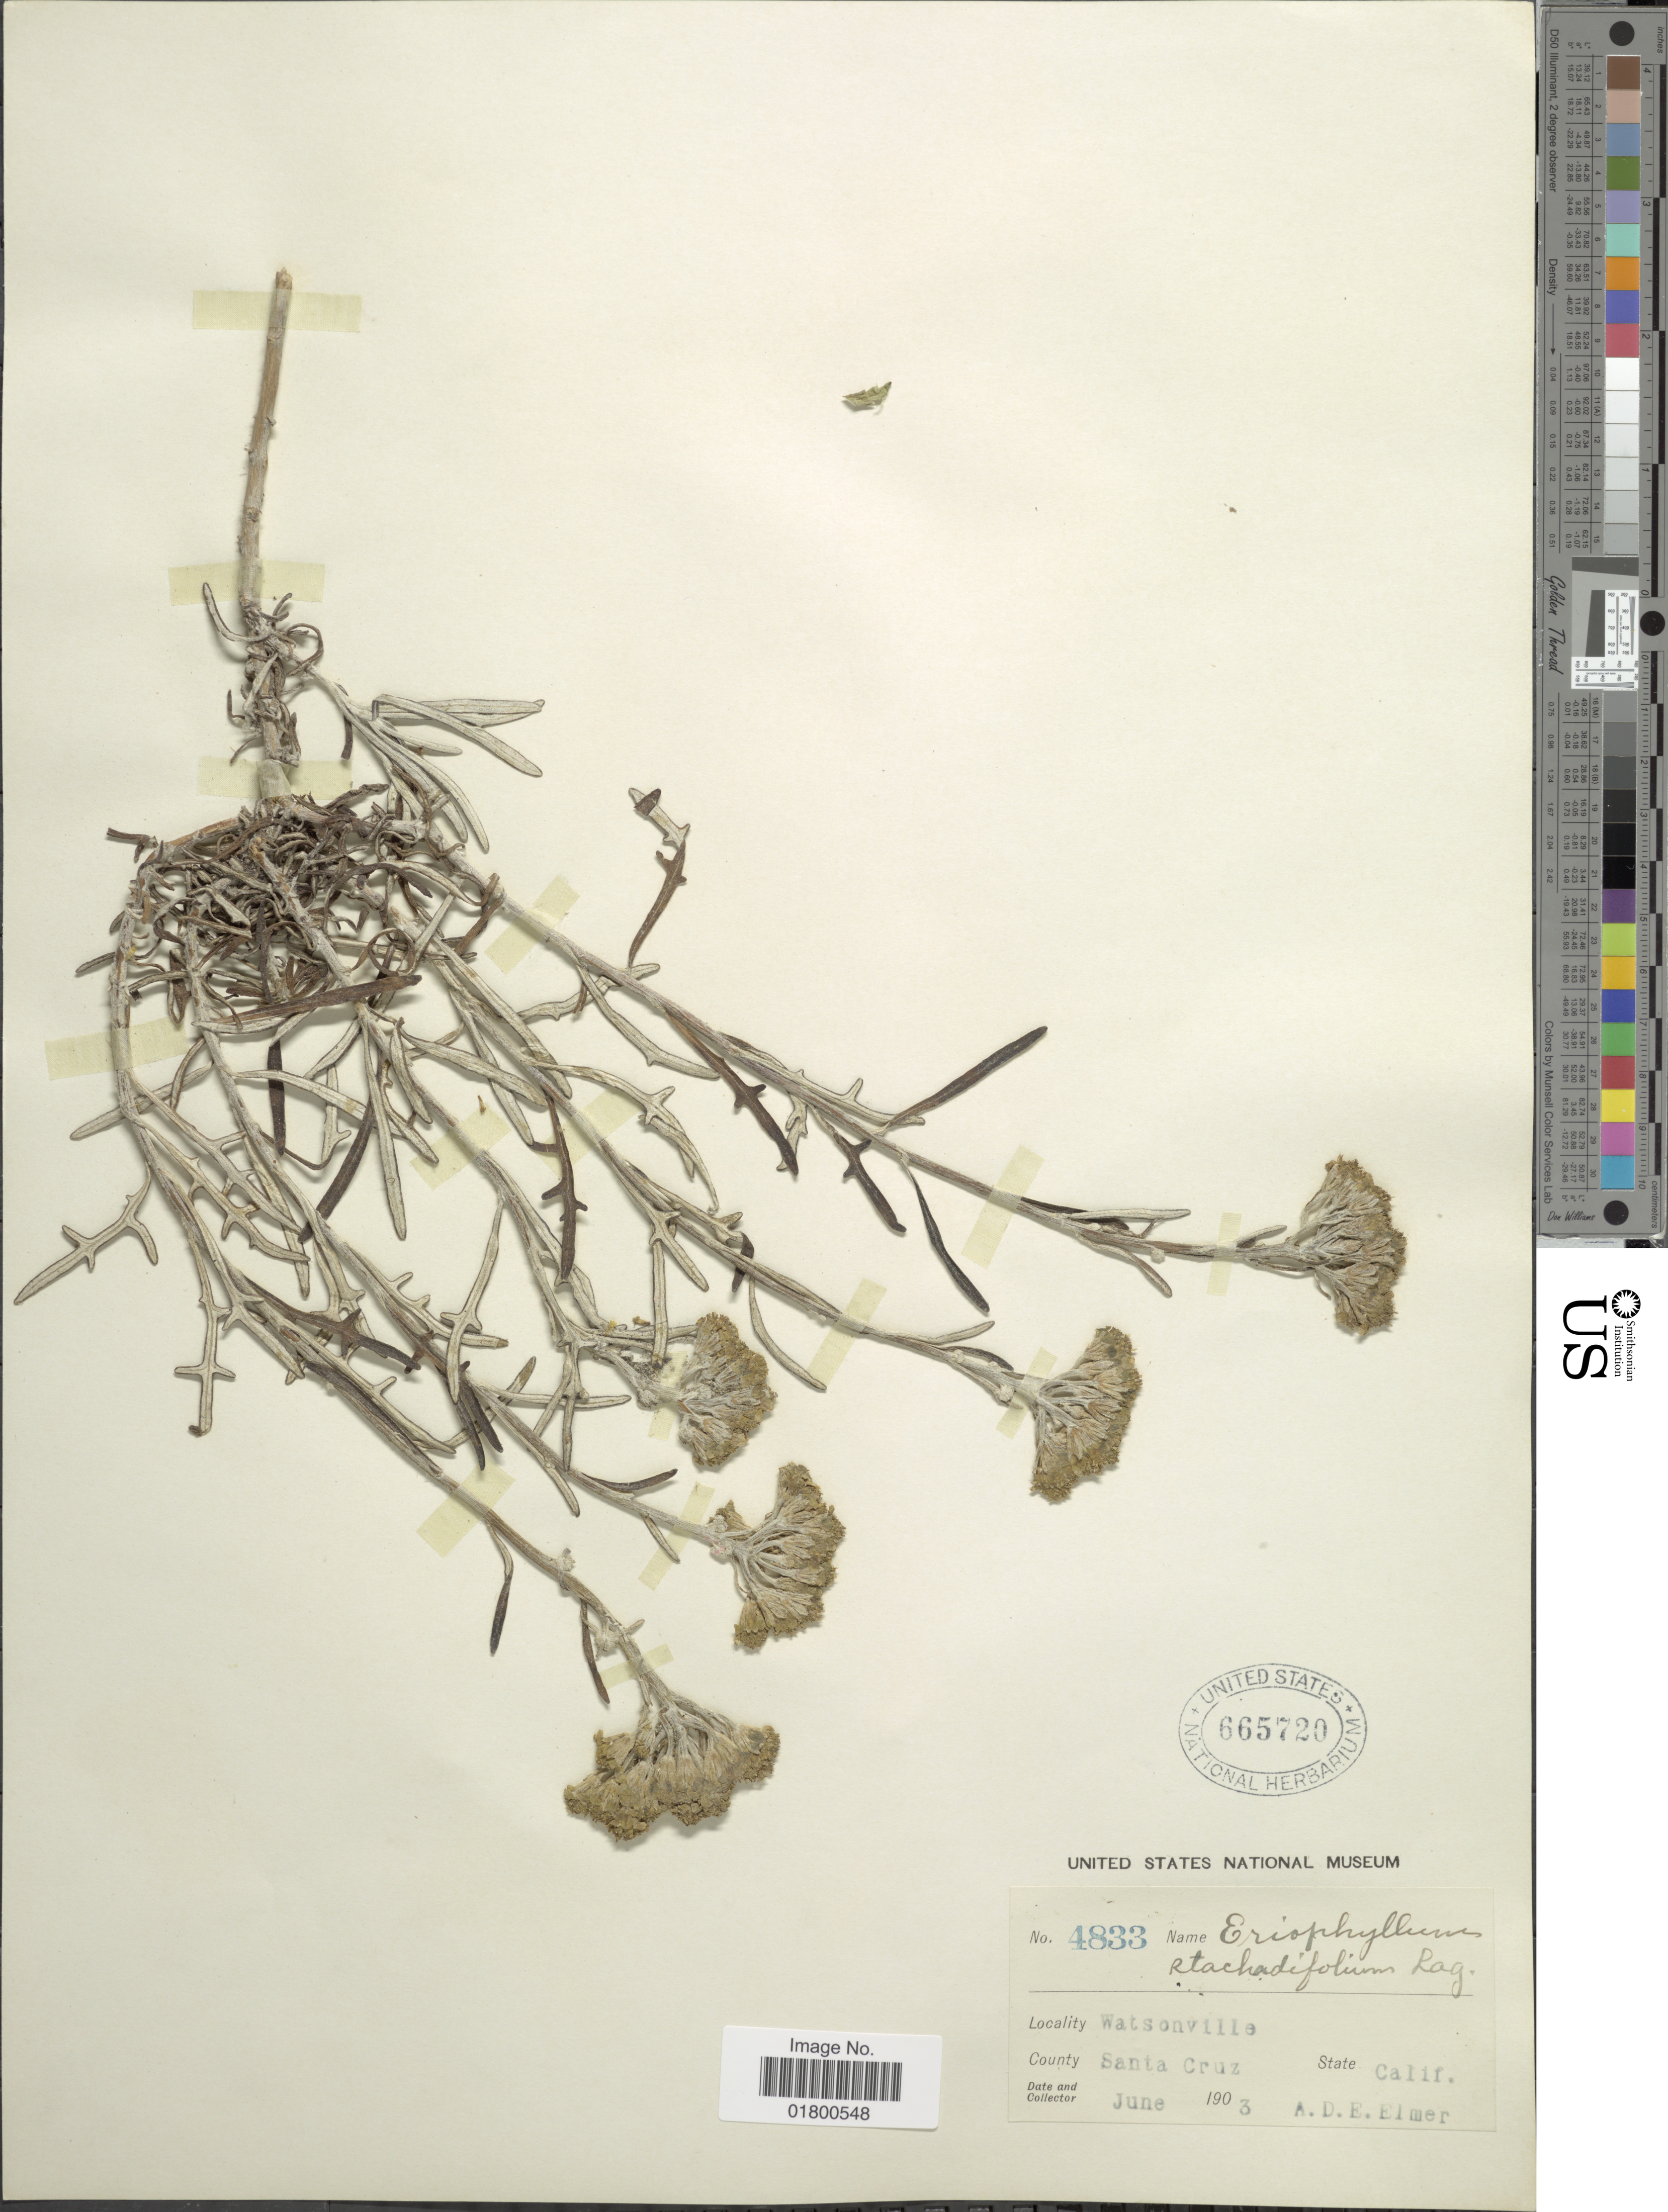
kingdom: Plantae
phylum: Tracheophyta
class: Magnoliopsida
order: Asterales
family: Asteraceae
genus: Eriophyllum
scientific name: Eriophyllum staechadifolium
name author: Lag.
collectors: A. D. E. Elmer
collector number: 4833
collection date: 1903-06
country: United States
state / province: California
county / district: Santa Cruz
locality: Watsonville, County Santa Cruz, State Calif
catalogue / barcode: US 665720